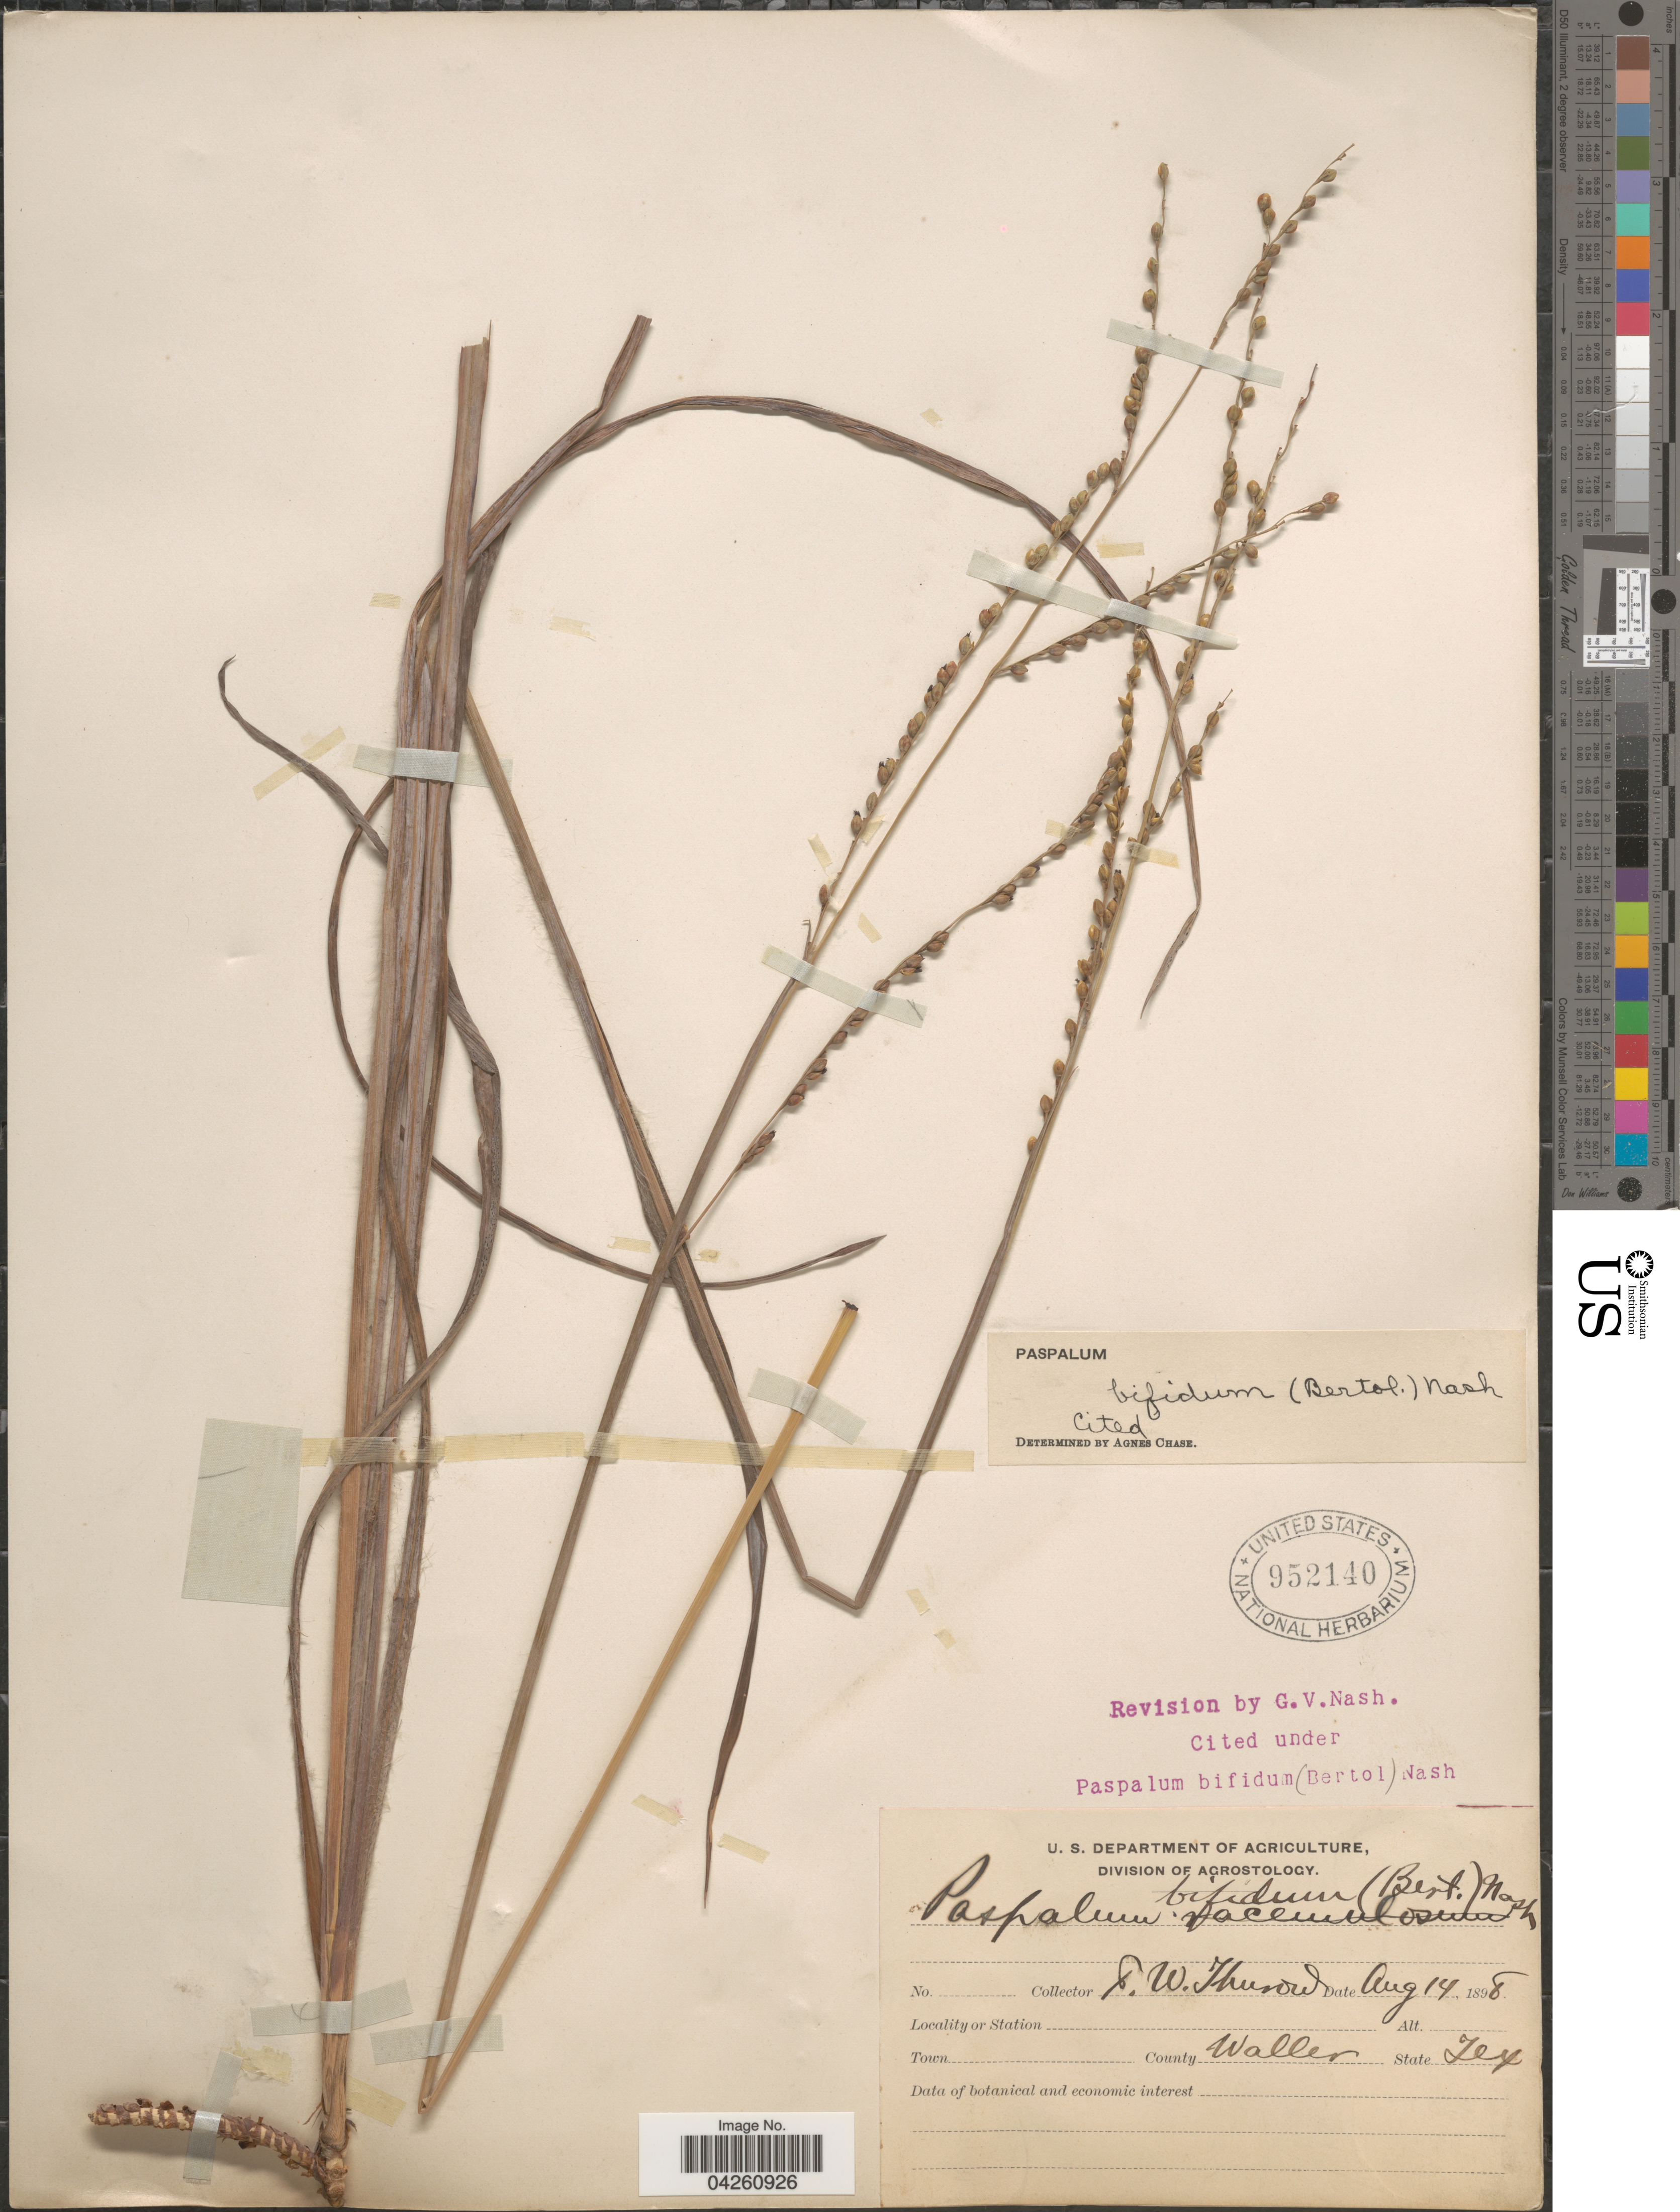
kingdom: Plantae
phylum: Tracheophyta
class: Liliopsida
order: Poales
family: Poaceae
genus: Paspalum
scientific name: Paspalum bifidum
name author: (Bertol.) Nash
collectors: F. W. Thurow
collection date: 1898-08-14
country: United States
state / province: Texas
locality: County Waller.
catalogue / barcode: US 952140